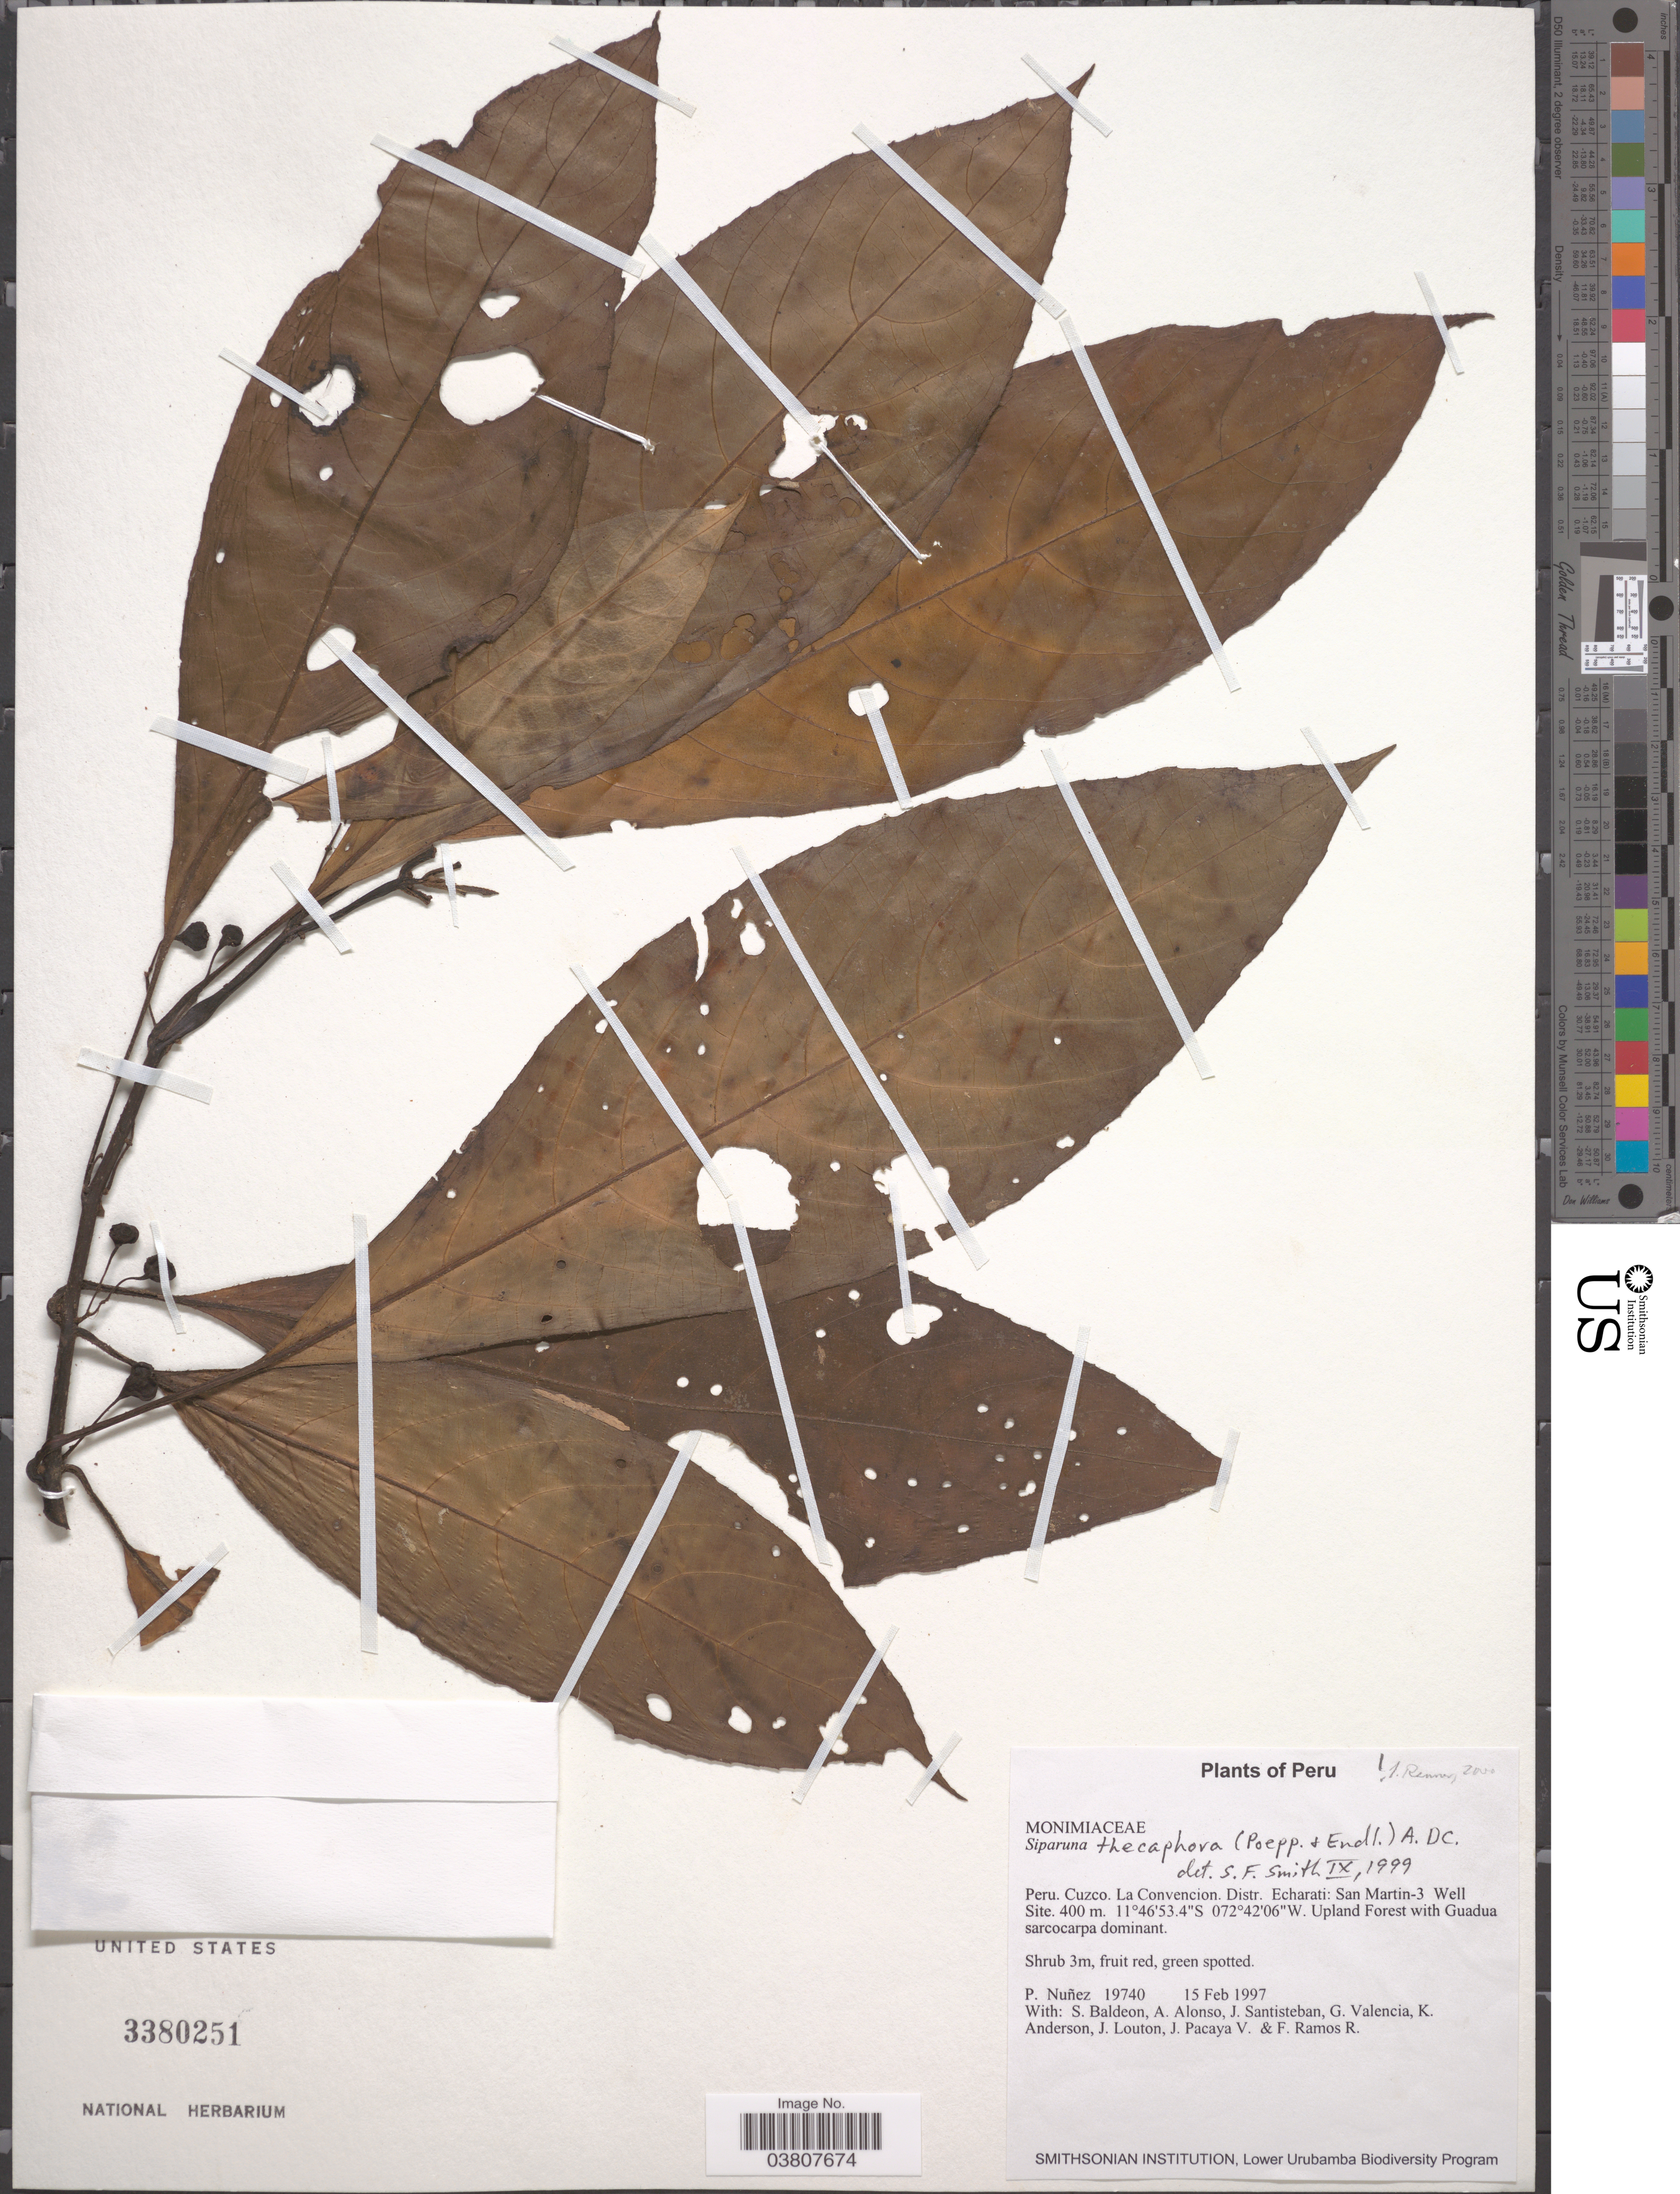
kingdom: Plantae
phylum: Tracheophyta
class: Magnoliopsida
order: Laurales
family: Siparunaceae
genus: Siparuna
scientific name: Siparuna thecaphora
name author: (Poepp. & Endl.) A. DC.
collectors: P. Nuñez V., S. Baldeon, A. Alonso, J. Santisteban & et al.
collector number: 19740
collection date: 1997-02-15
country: Peru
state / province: Cusco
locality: Cuzco. La Convencion. Distr. Echarati: San Martin-3 Well Site.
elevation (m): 400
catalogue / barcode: US 3380251